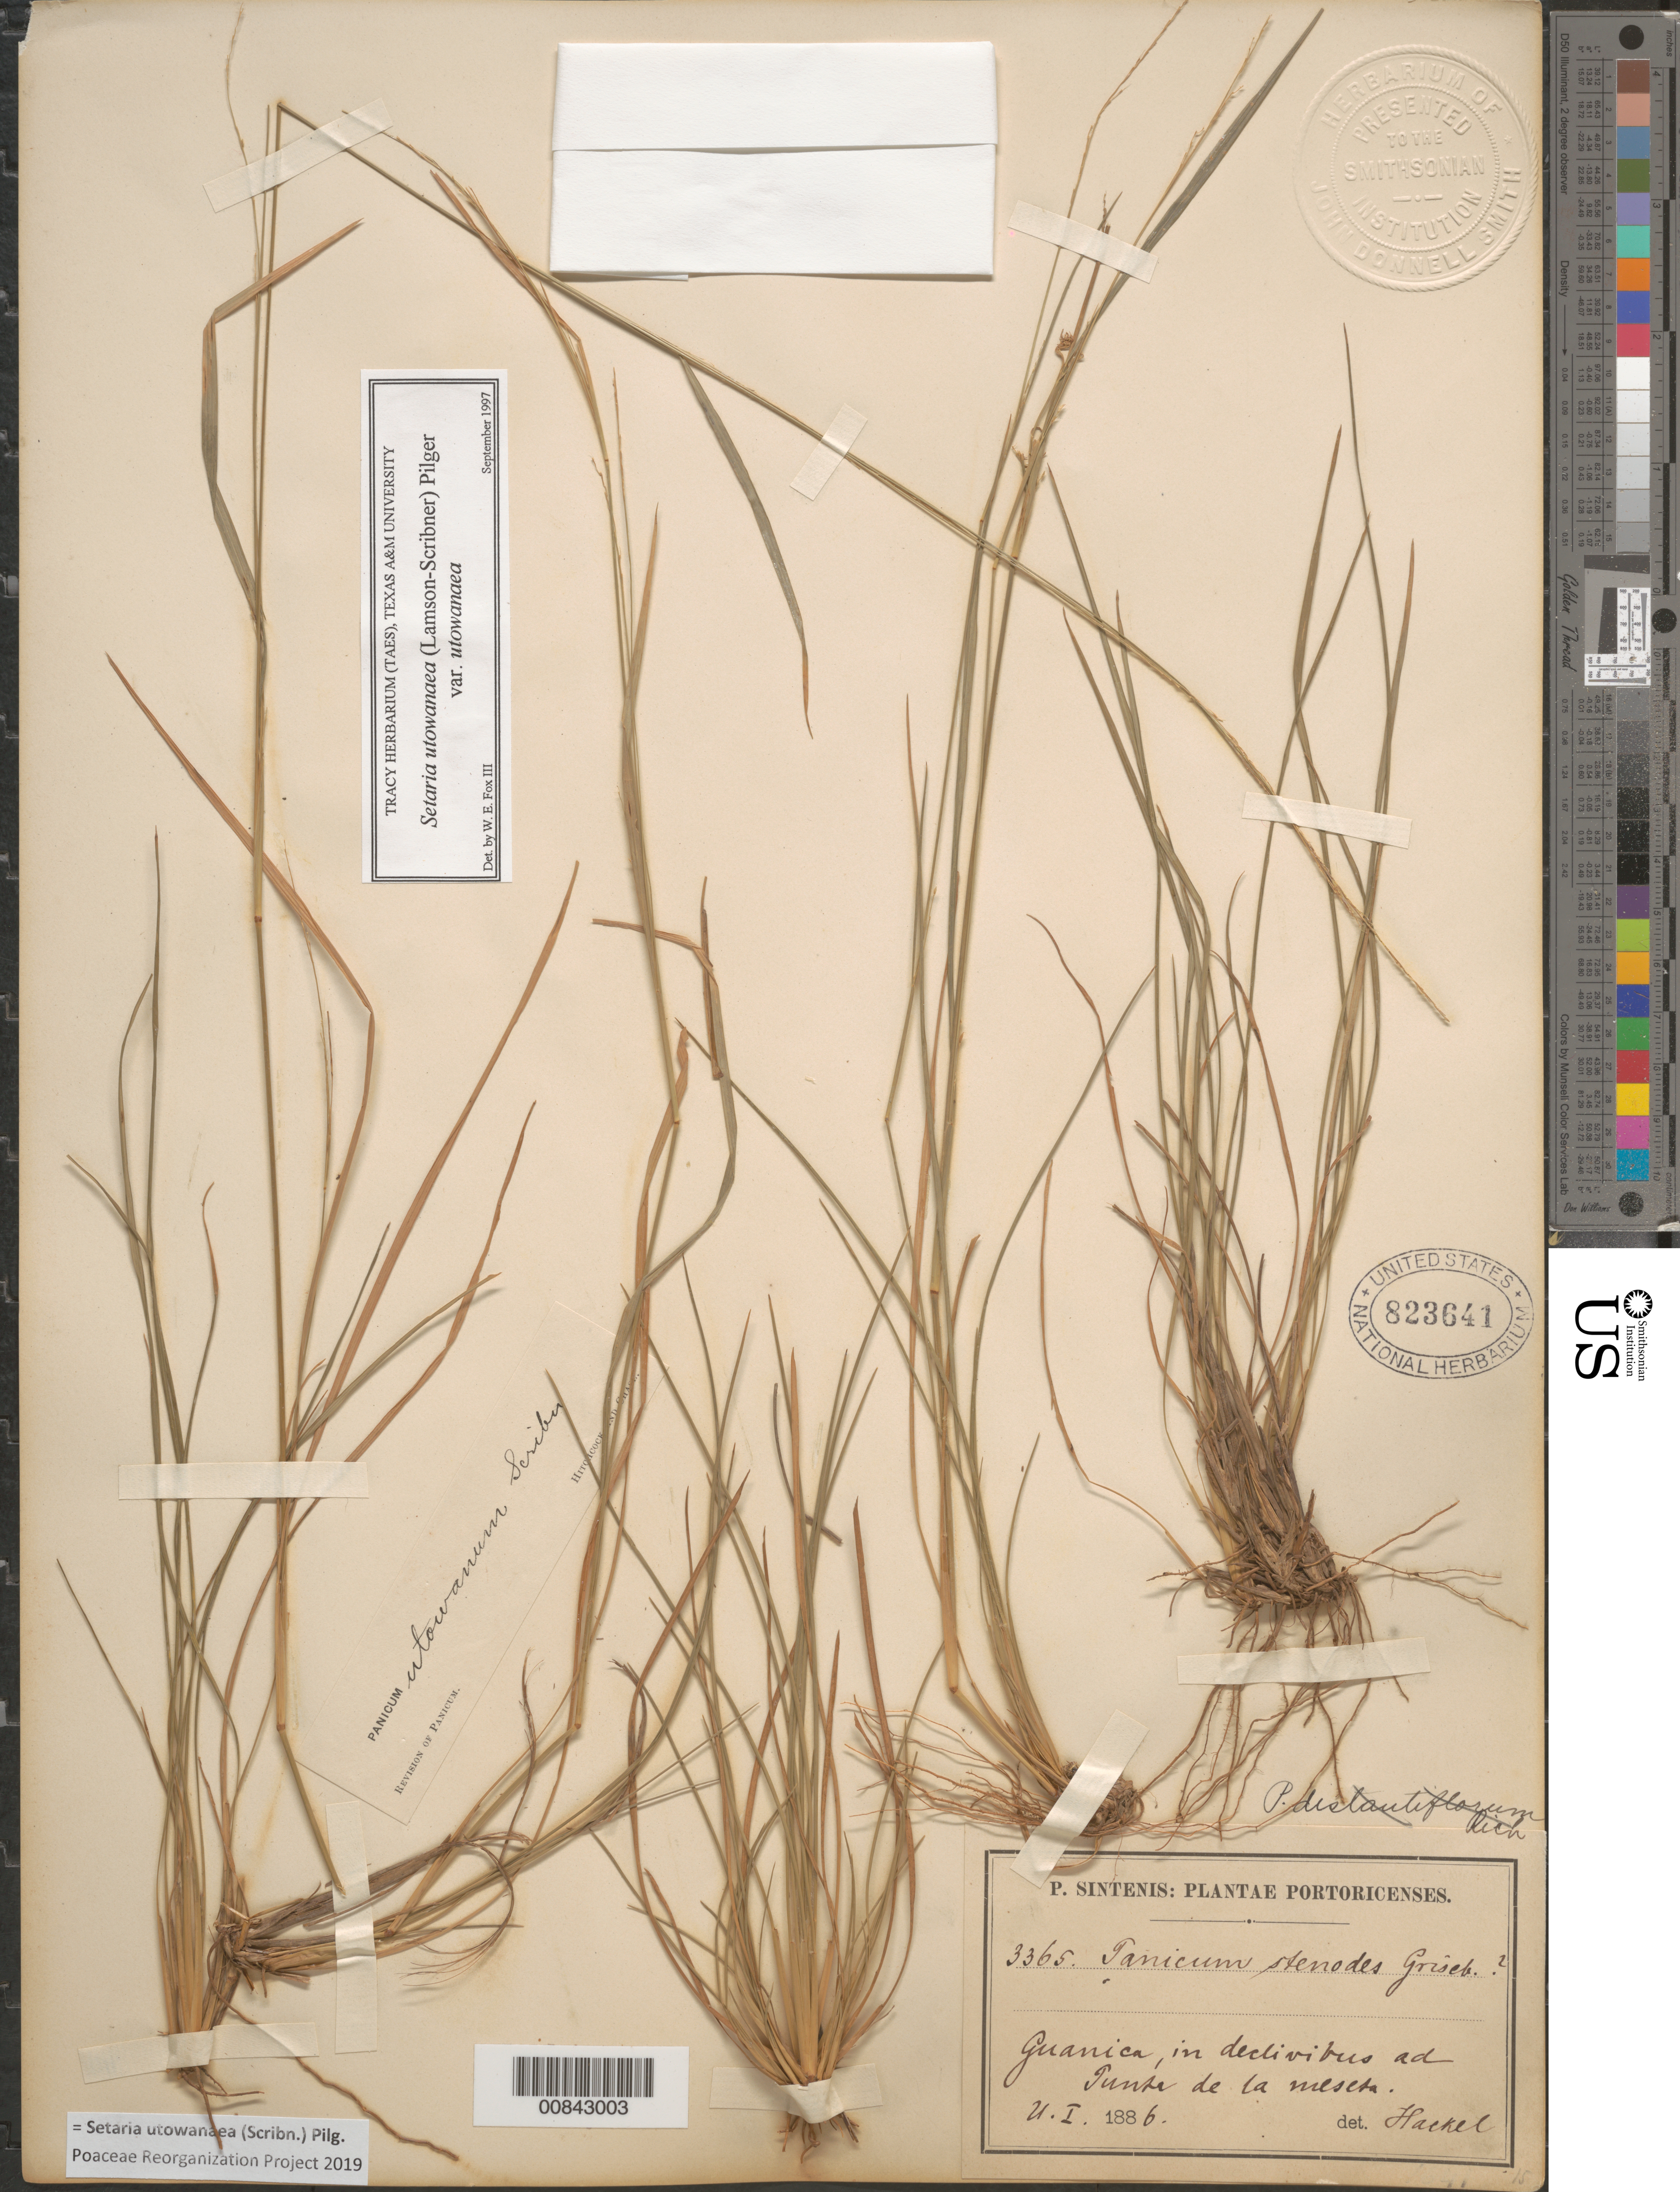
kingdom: Plantae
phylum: Tracheophyta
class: Liliopsida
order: Poales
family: Poaceae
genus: Setaria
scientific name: Setaria utowanaea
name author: (Scribn.) Pilg.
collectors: P. Sintenis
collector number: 3365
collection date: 1886-01-21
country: Puerto Rico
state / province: Guánica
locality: In declivibus ad Pinte de la meseta.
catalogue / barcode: US 823641